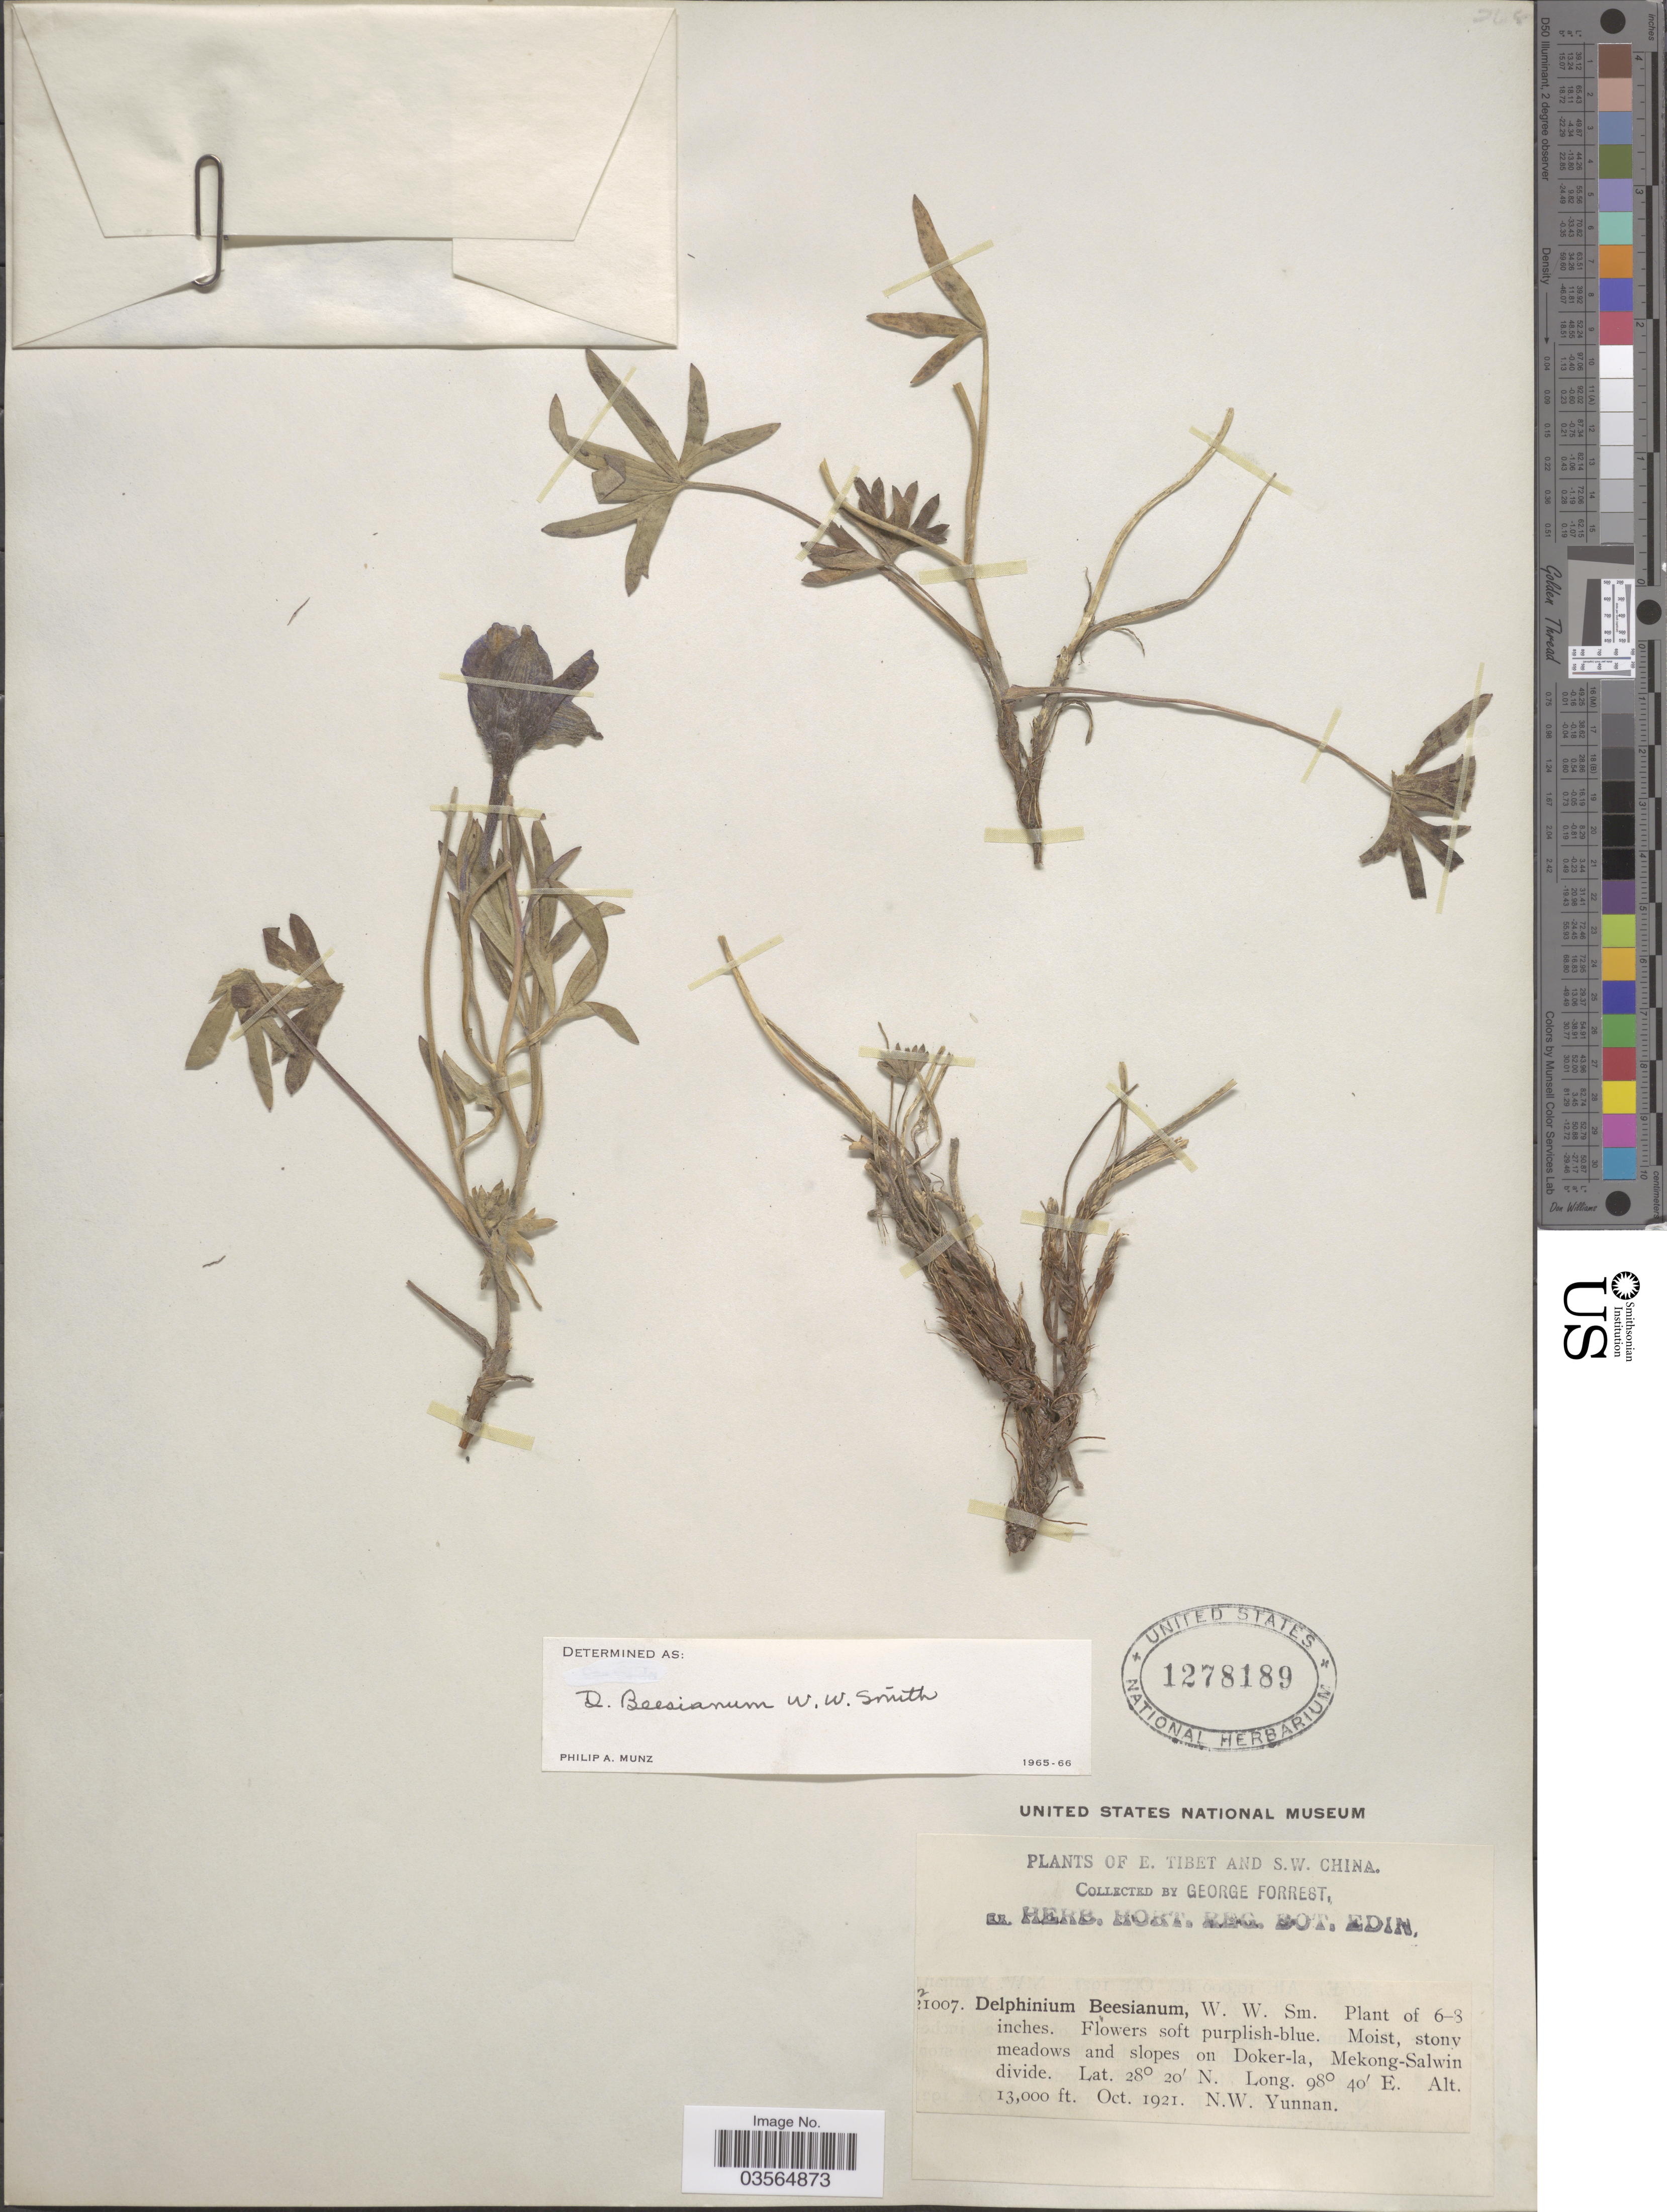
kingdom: Plantae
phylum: Tracheophyta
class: Magnoliopsida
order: Ranunculales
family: Ranunculaceae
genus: Delphinium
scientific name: Delphinium beesianum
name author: W.W. Sm.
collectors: G. Forrest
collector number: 21007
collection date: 1921-10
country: China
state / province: Yunnan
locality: S. W. China. Moist, stony meadows and slopes on Doker-la, Mekong-Salwin divide. N. W. Yunnan.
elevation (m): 3962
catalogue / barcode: US 1278189